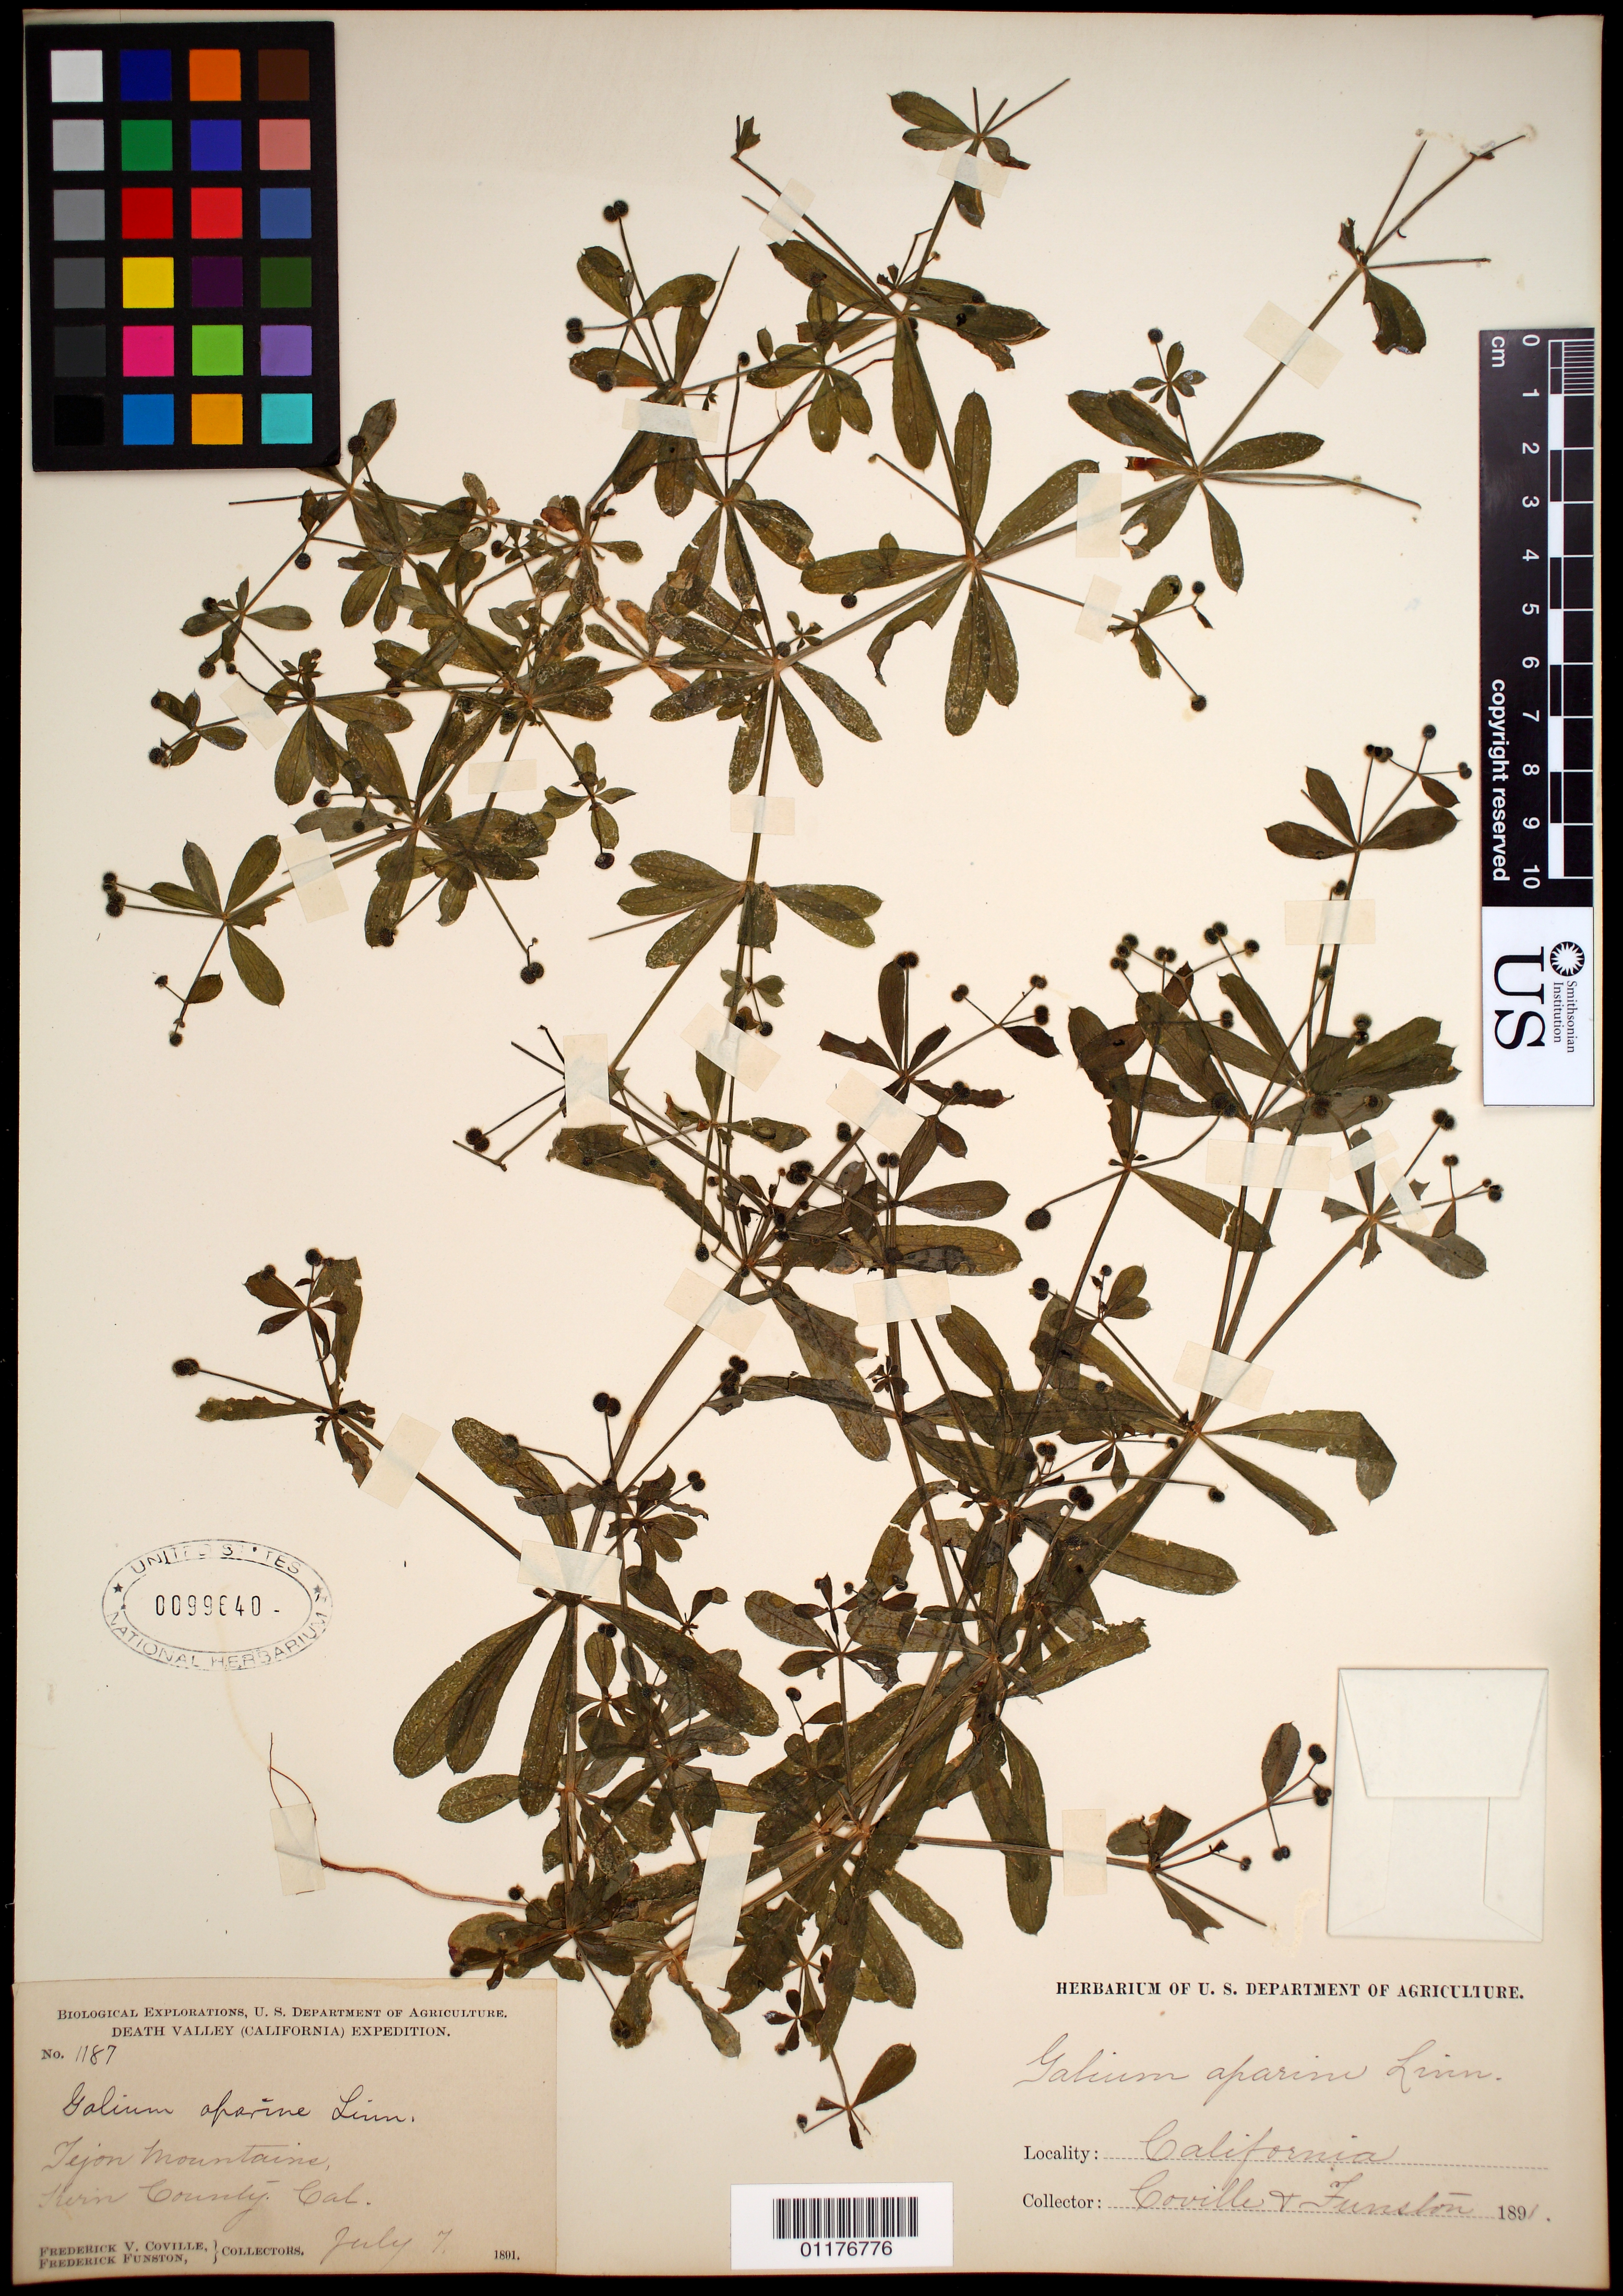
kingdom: Plantae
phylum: Tracheophyta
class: Magnoliopsida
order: Gentianales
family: Rubiaceae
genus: Galium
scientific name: Galium aparine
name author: L.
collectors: F. V. Coville & F. Funston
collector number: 1187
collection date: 1891-07-07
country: United States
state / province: California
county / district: Kern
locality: Tejon Mountains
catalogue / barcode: US 99640